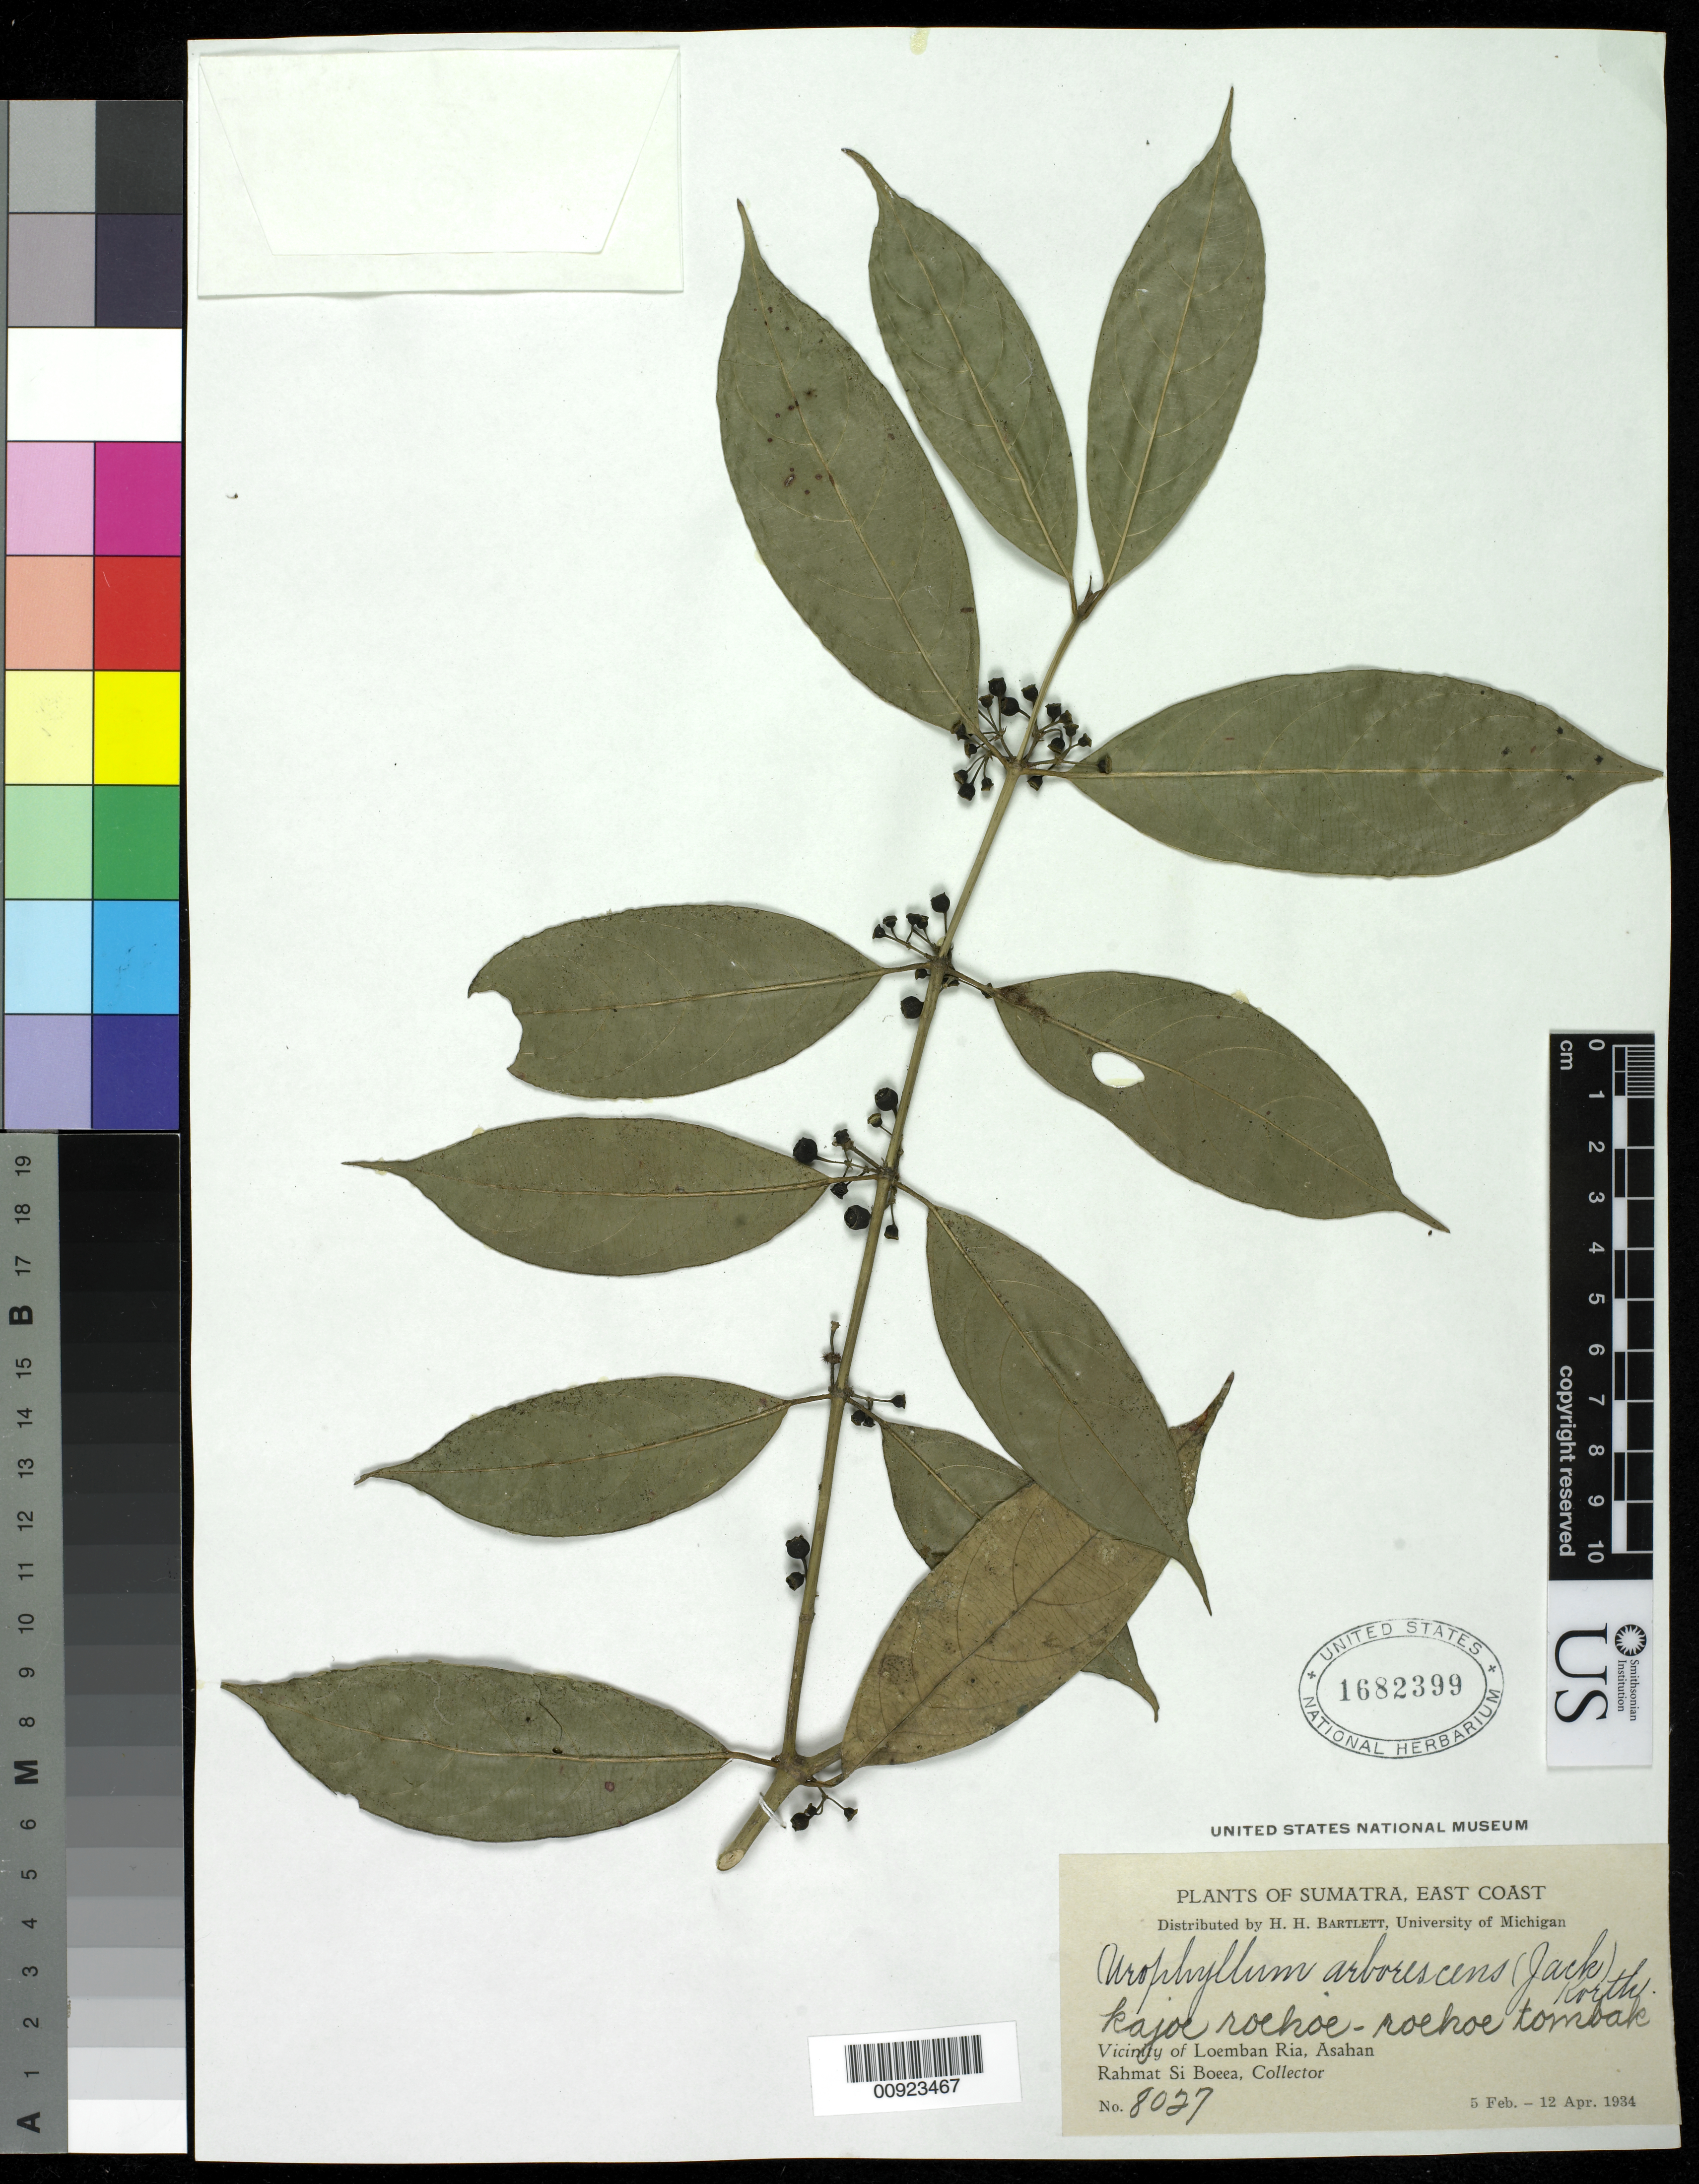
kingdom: Plantae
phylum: Tracheophyta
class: Magnoliopsida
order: Gentianales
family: Rubiaceae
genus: Urophyllum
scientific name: Urophyllum arboreum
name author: (Reinw. ex Blume) Korth.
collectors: Rahmat Si Boeea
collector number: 8027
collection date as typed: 05 Feb 1934 to 12 Apr 1934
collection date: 1934-02-05/1934-04-12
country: Indonesia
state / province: Sumatra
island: Sumatra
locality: Viciinity of Loemban Ria, Asahan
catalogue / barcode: US 1682399